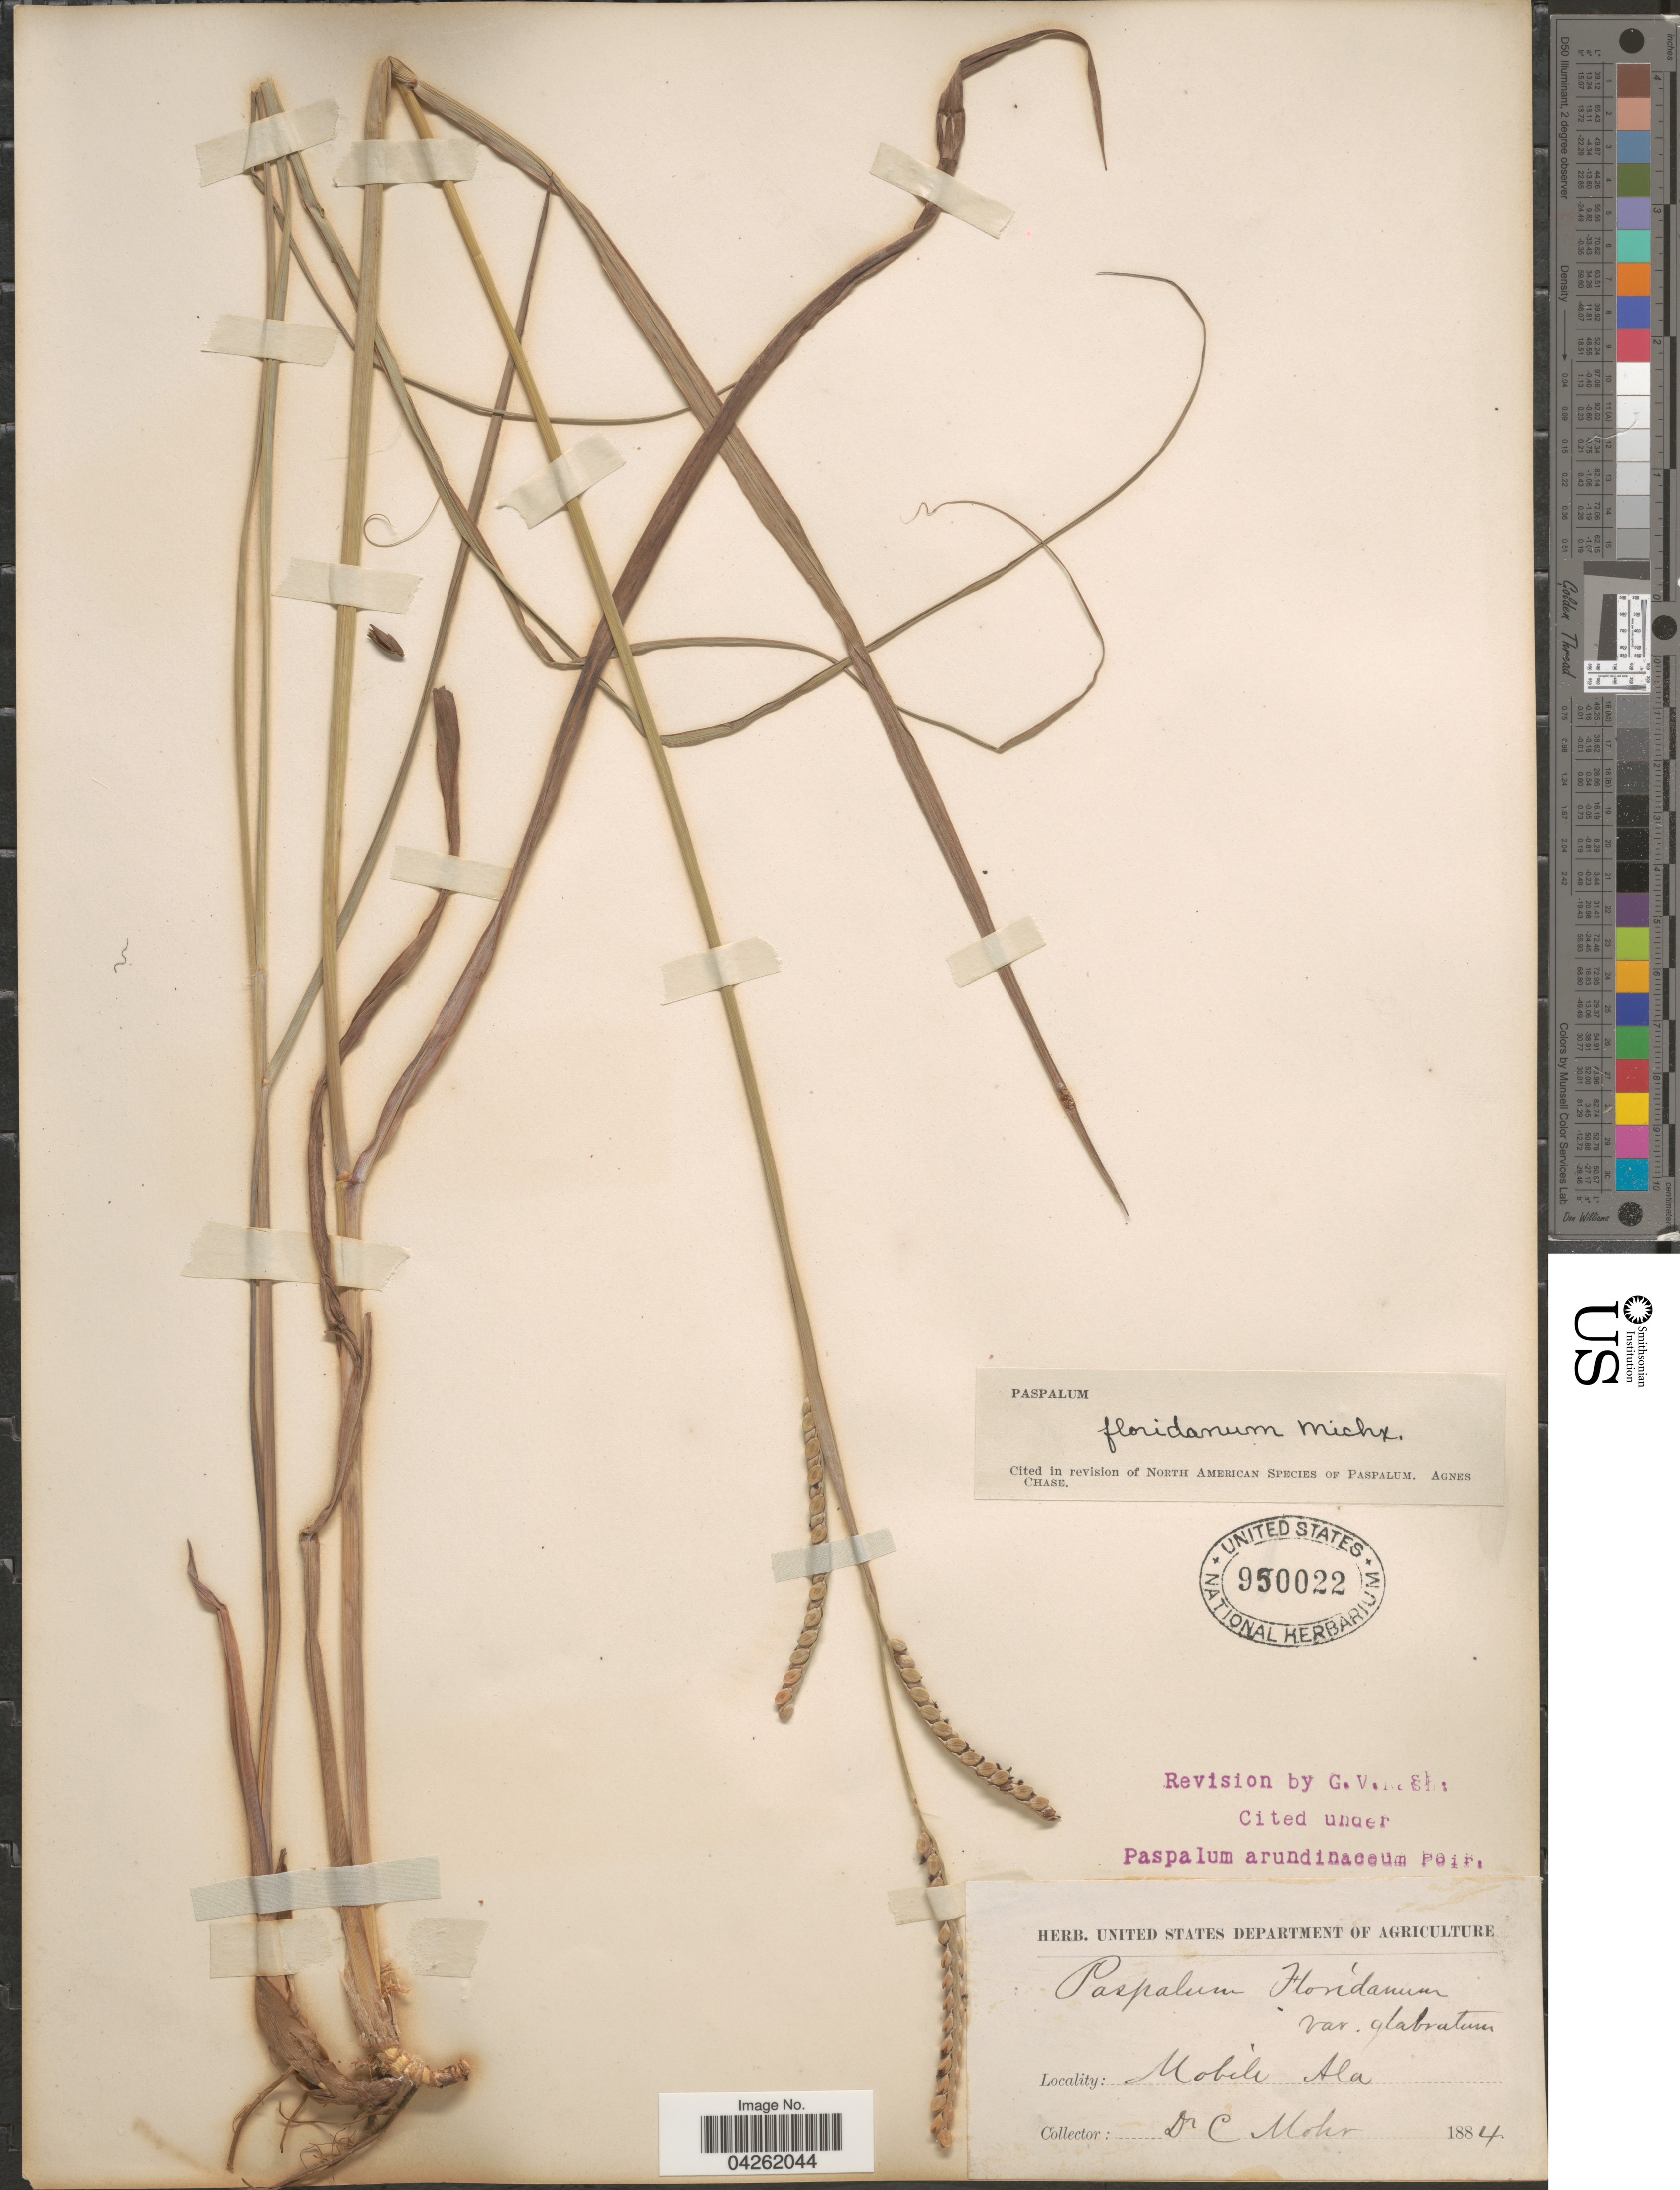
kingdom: Plantae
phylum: Tracheophyta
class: Liliopsida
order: Poales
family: Poaceae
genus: Paspalum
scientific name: Paspalum floridanum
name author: Michx.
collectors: C. T. Mohr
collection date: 1884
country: United States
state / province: Alabama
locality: Mobile.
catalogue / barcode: US 950022